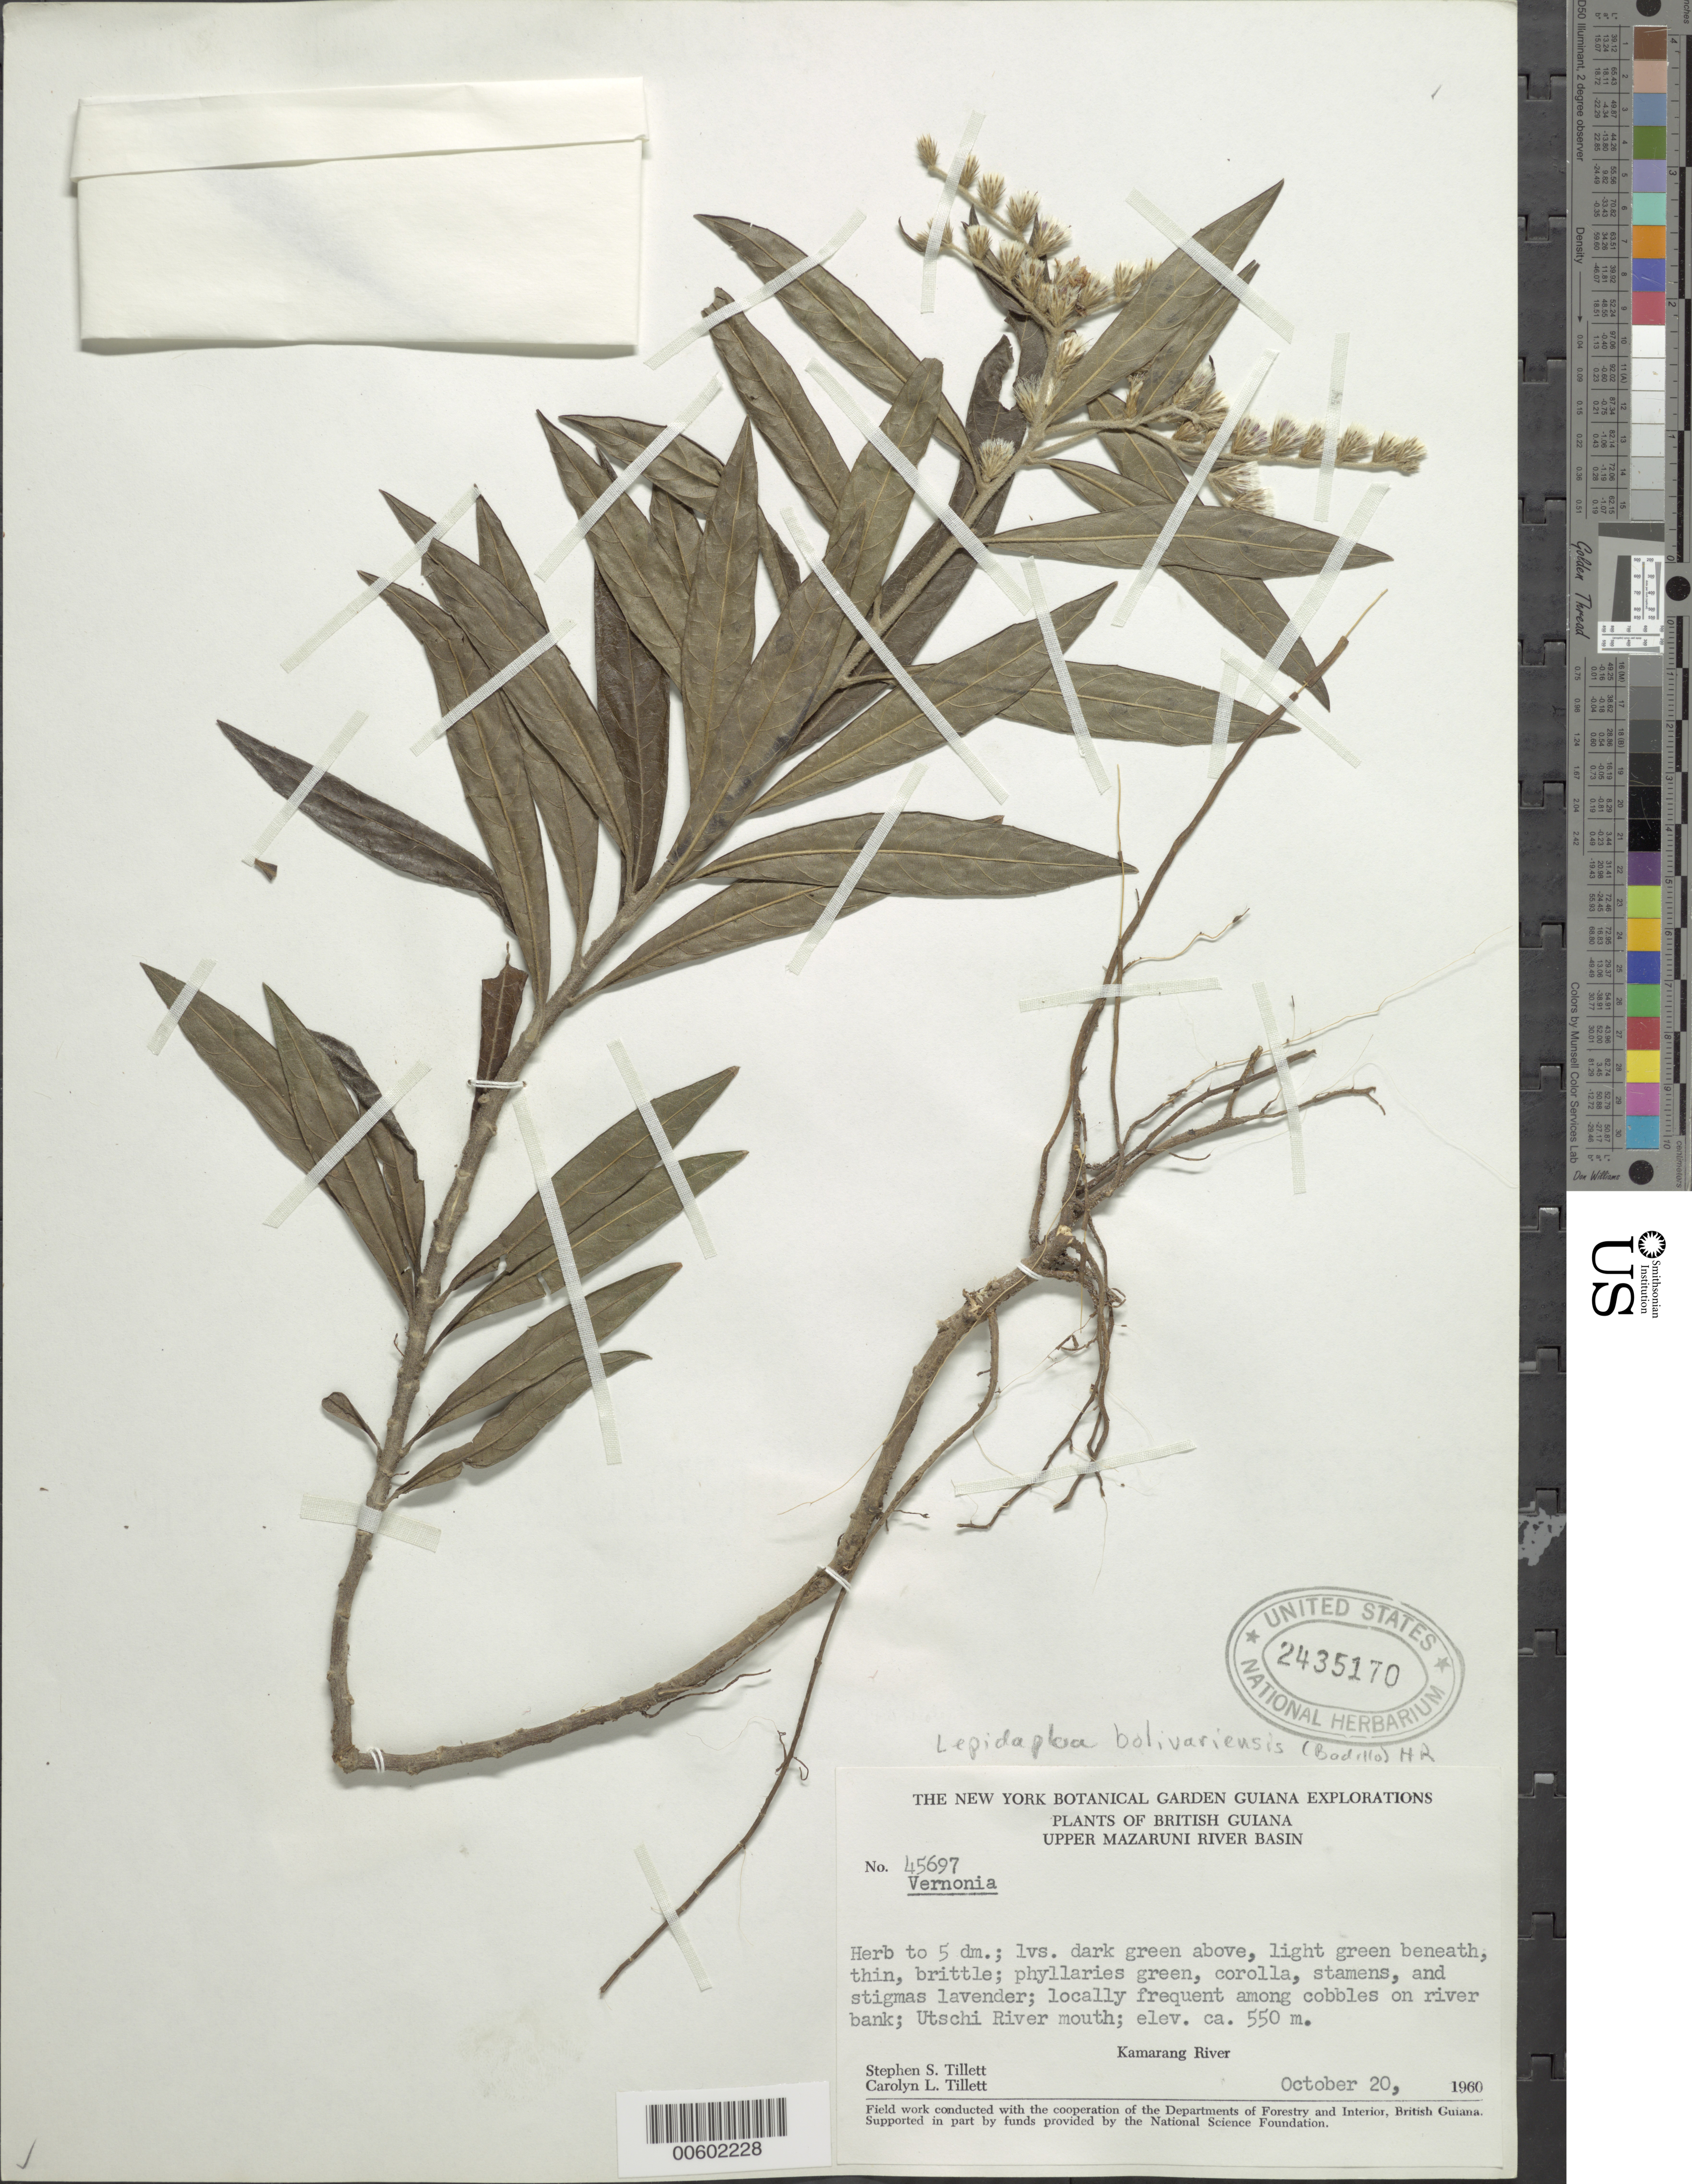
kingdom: Plantae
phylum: Tracheophyta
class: Magnoliopsida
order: Asterales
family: Asteraceae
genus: Lepidaploa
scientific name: Lepidaploa bolivarensis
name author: (V.M. Badillo) H. Rob.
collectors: S. S. Tillett, C. L. Tillett & R. Boyan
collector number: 45697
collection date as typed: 20-Oct-60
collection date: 1960-10-20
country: Guyana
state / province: Cuyuni-Mazaruni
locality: Upper Mazaruni River Basin, mouth of Utschi River, Kamarang River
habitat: Cobbles on river bank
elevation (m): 549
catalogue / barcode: US 2435170